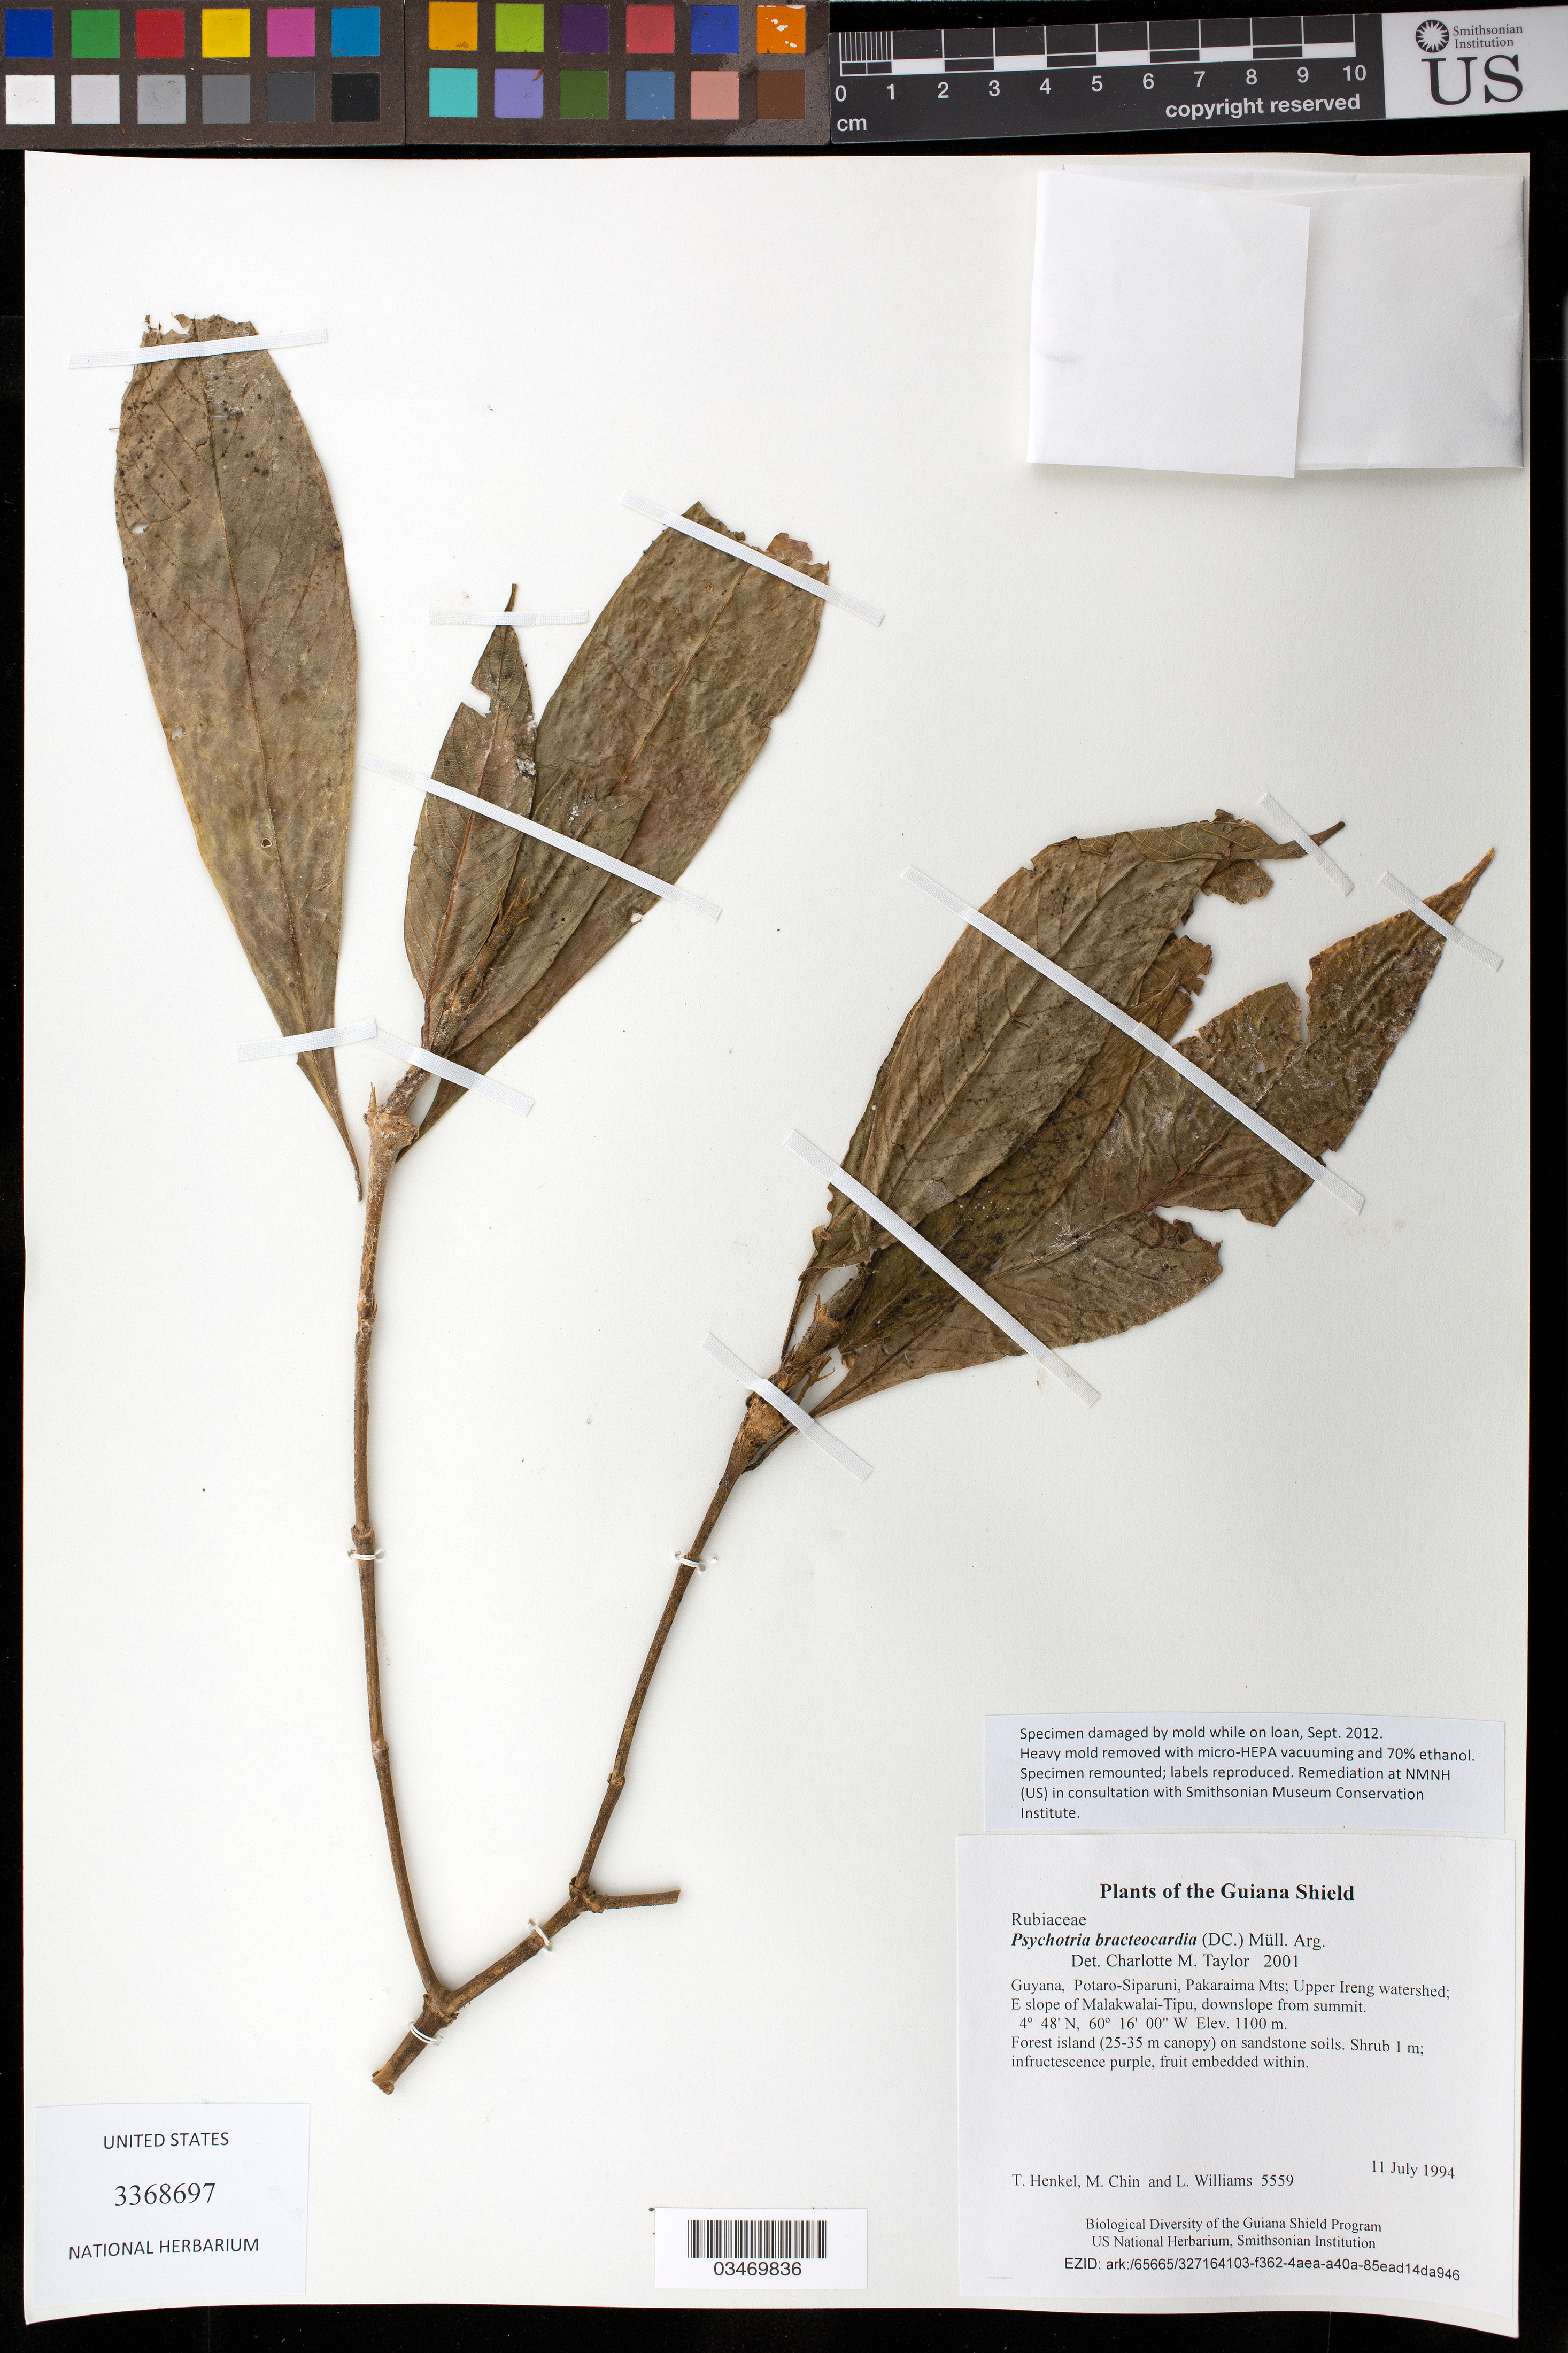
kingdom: Plantae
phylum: Tracheophyta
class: Magnoliopsida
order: Gentianales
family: Rubiaceae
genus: Psychotria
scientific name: Psychotria bracteocardia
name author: (DC.) Müll. Arg.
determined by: Taylor, Charlotte M.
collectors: T. Henkel, M. Chin & L. Williams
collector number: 5559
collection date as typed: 11 July 1994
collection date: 1994-07-11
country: Guyana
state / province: Potaro-Siparuni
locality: Pakaraima Mts; Upper Ireng watershed; E slope of Malakwalai-Tipu, downslope from summit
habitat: Forest island (25-35 m canopy) on sandstone soils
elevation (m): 1100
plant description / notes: Distribution: Specimen damaged by mold while on loan, Sept. 2012. Heavy mold removed with micro-HEPA vacuuming and 70% ethanol. Specimen remounted; labels reproduced. Remediation at NMNH (US) in consultation with Smithsonian Museum Conservation Institute.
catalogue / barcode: US 3368697